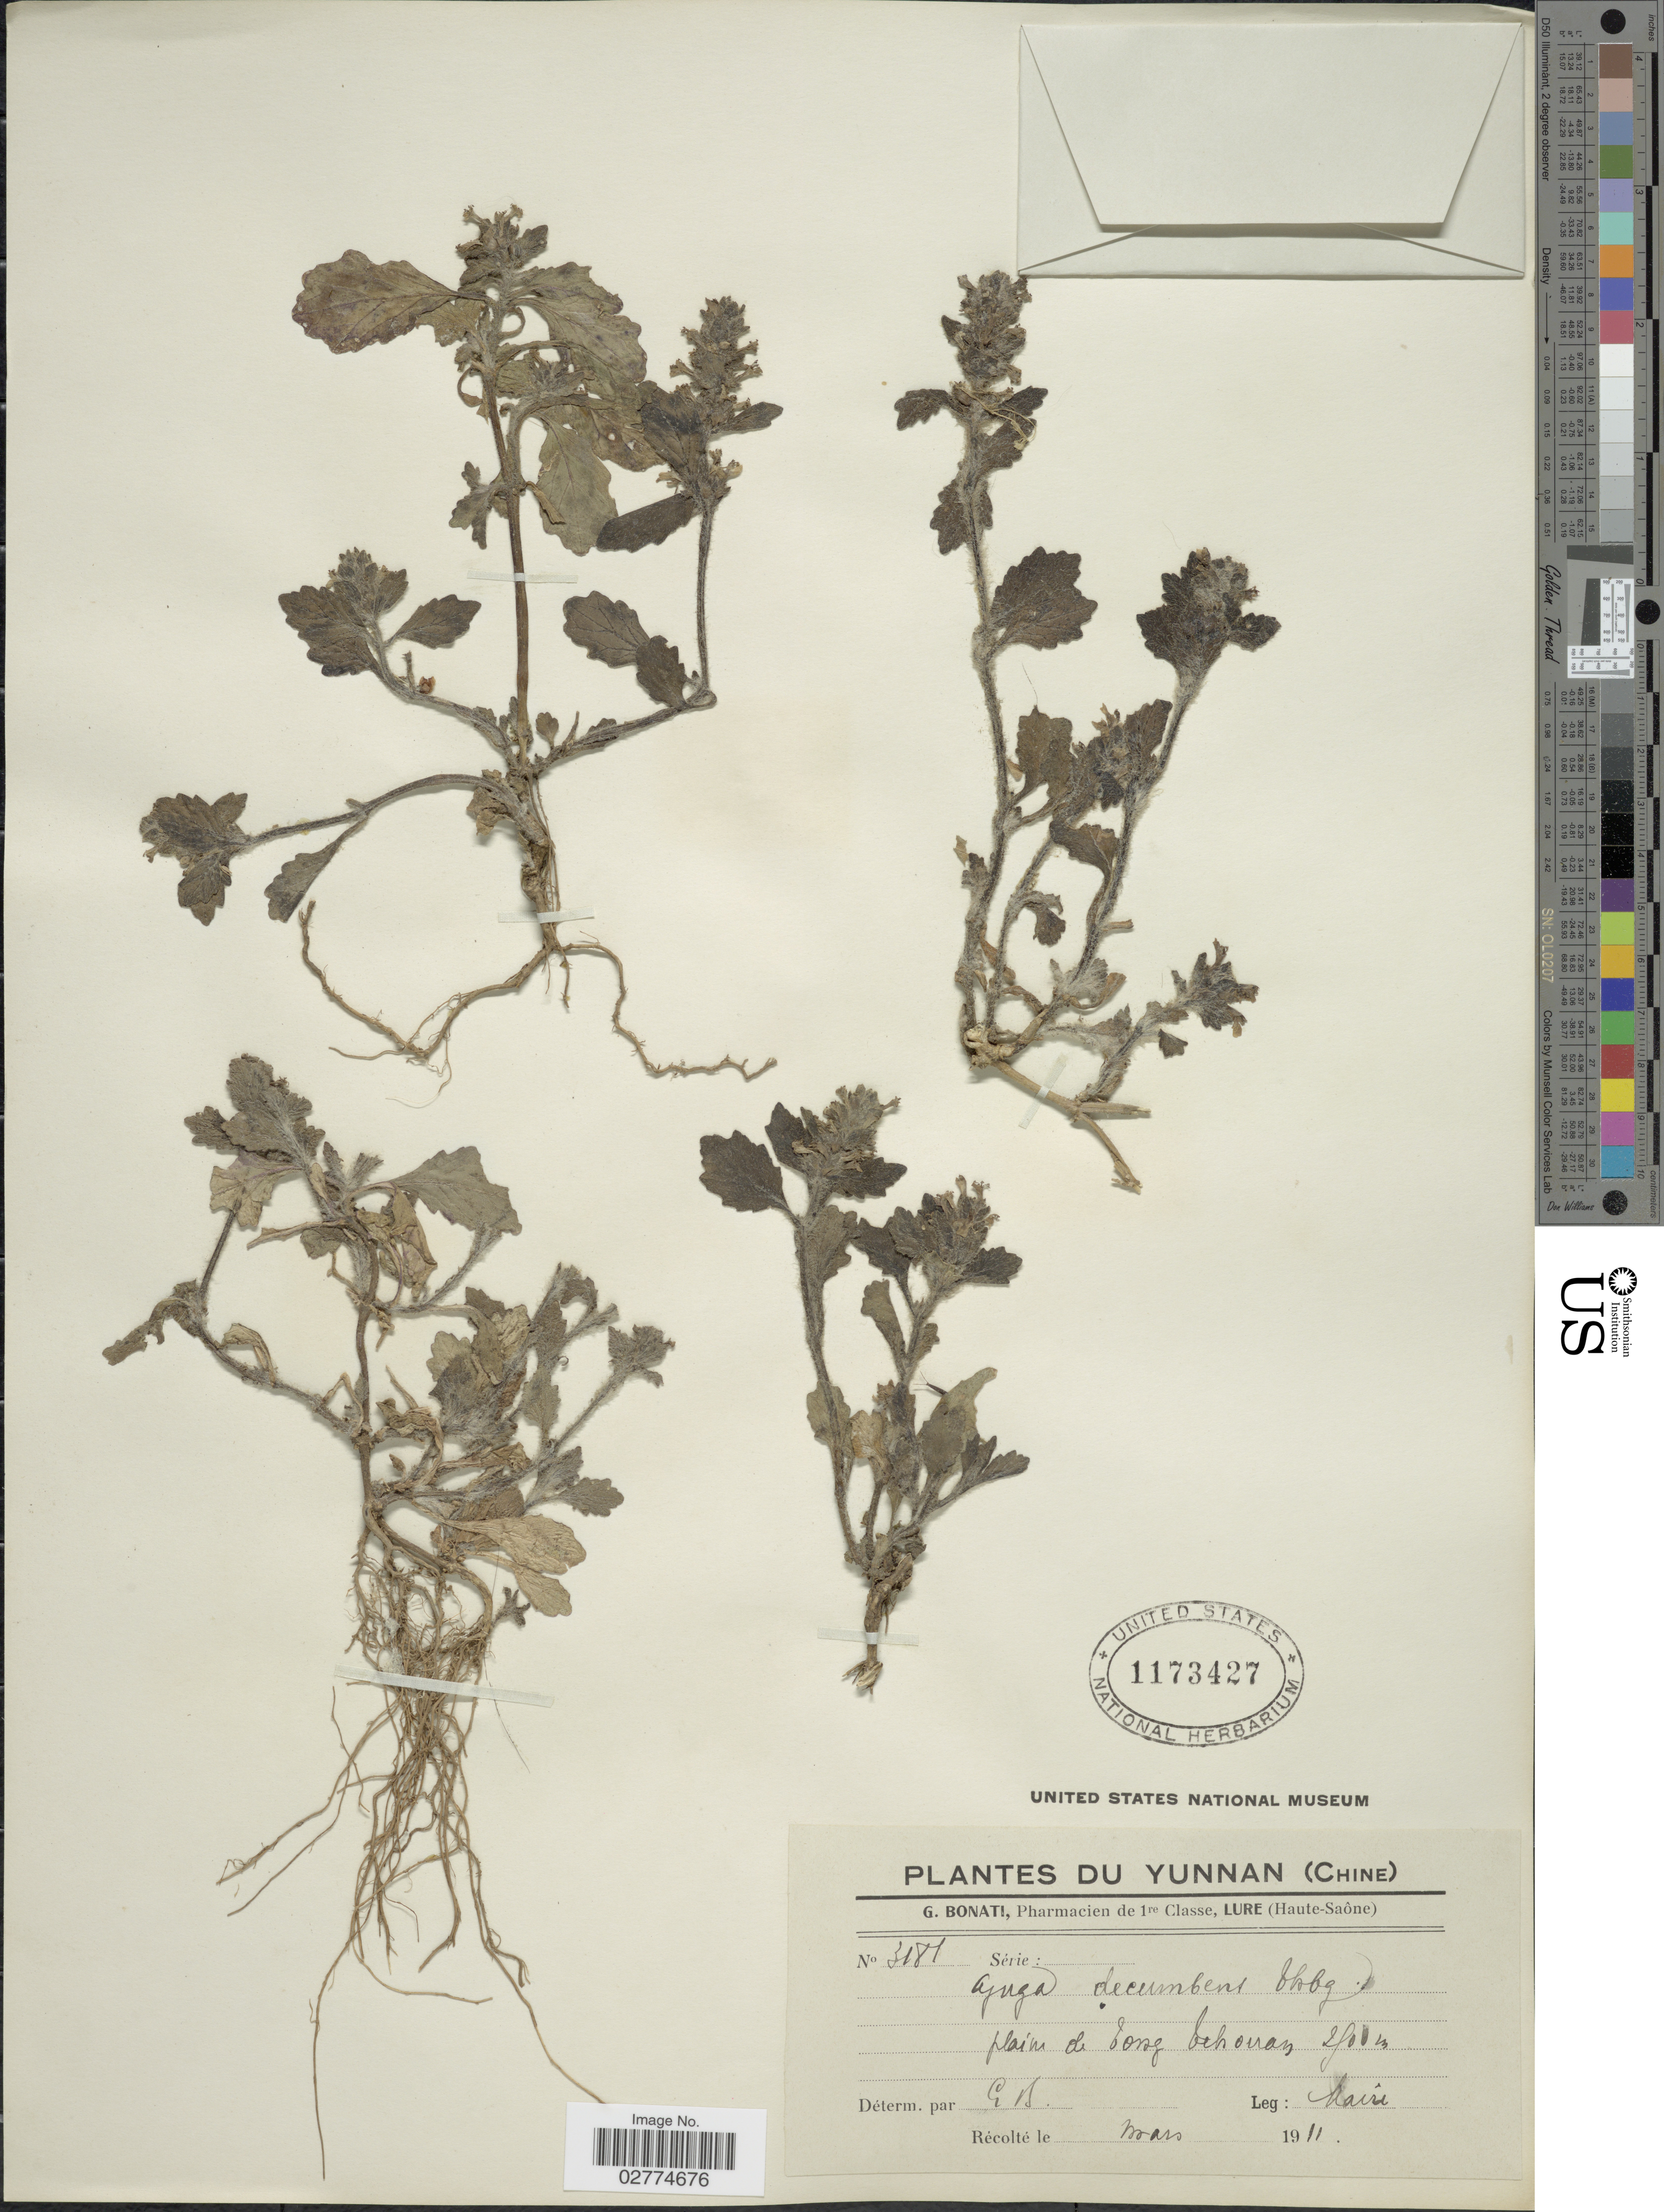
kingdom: Plantae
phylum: Tracheophyta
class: Magnoliopsida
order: Lamiales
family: Lamiaceae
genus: Ajuga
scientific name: Ajuga decumbens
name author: Thunb.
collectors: Maire, --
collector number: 3181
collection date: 1911-03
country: China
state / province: Yunnan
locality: Plain de bonz behonan.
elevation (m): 2500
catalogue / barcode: US 1173427